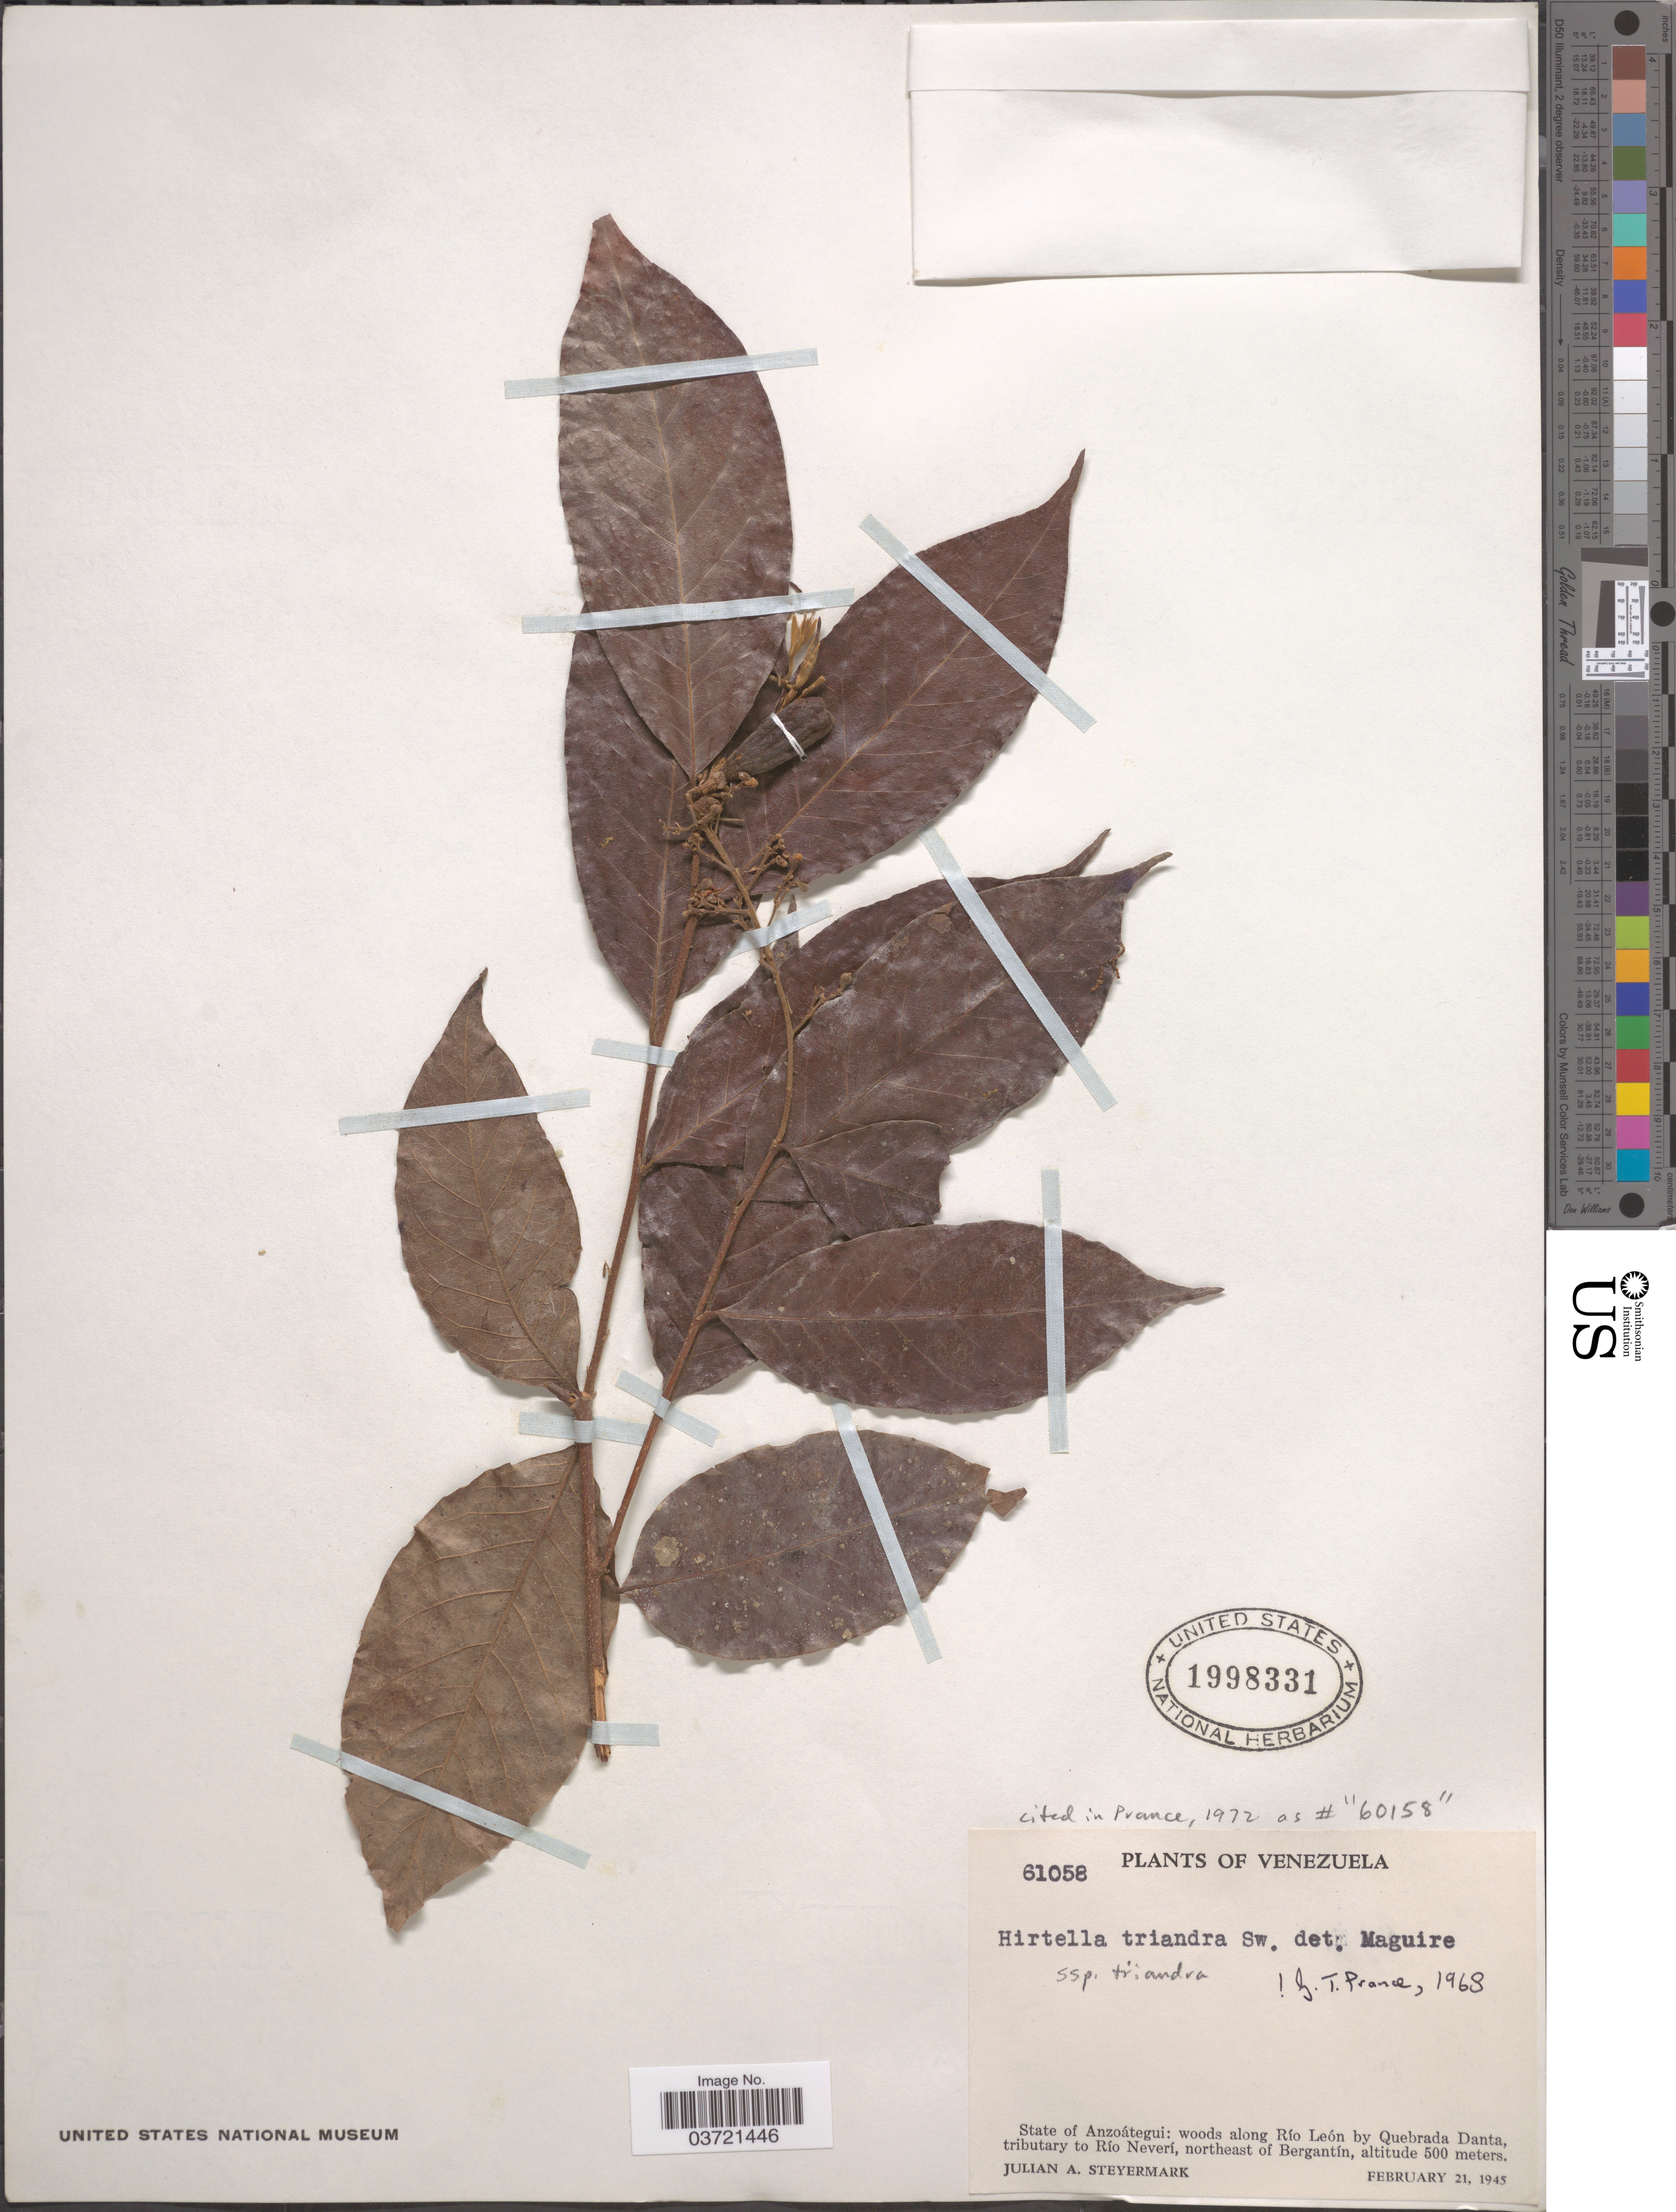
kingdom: Plantae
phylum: Tracheophyta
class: Magnoliopsida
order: Malpighiales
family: Chrysobalanaceae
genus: Hirtella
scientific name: Hirtella triandra subsp. triandra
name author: Sw.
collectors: J. Steyermark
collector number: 61058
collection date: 1945-02-21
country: Venezuela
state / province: Anzoategui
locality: Woods along Río León by Quebrada Danta, tributary to Río Neverí, northeast of Bergantín.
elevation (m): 500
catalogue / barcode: US 1998331